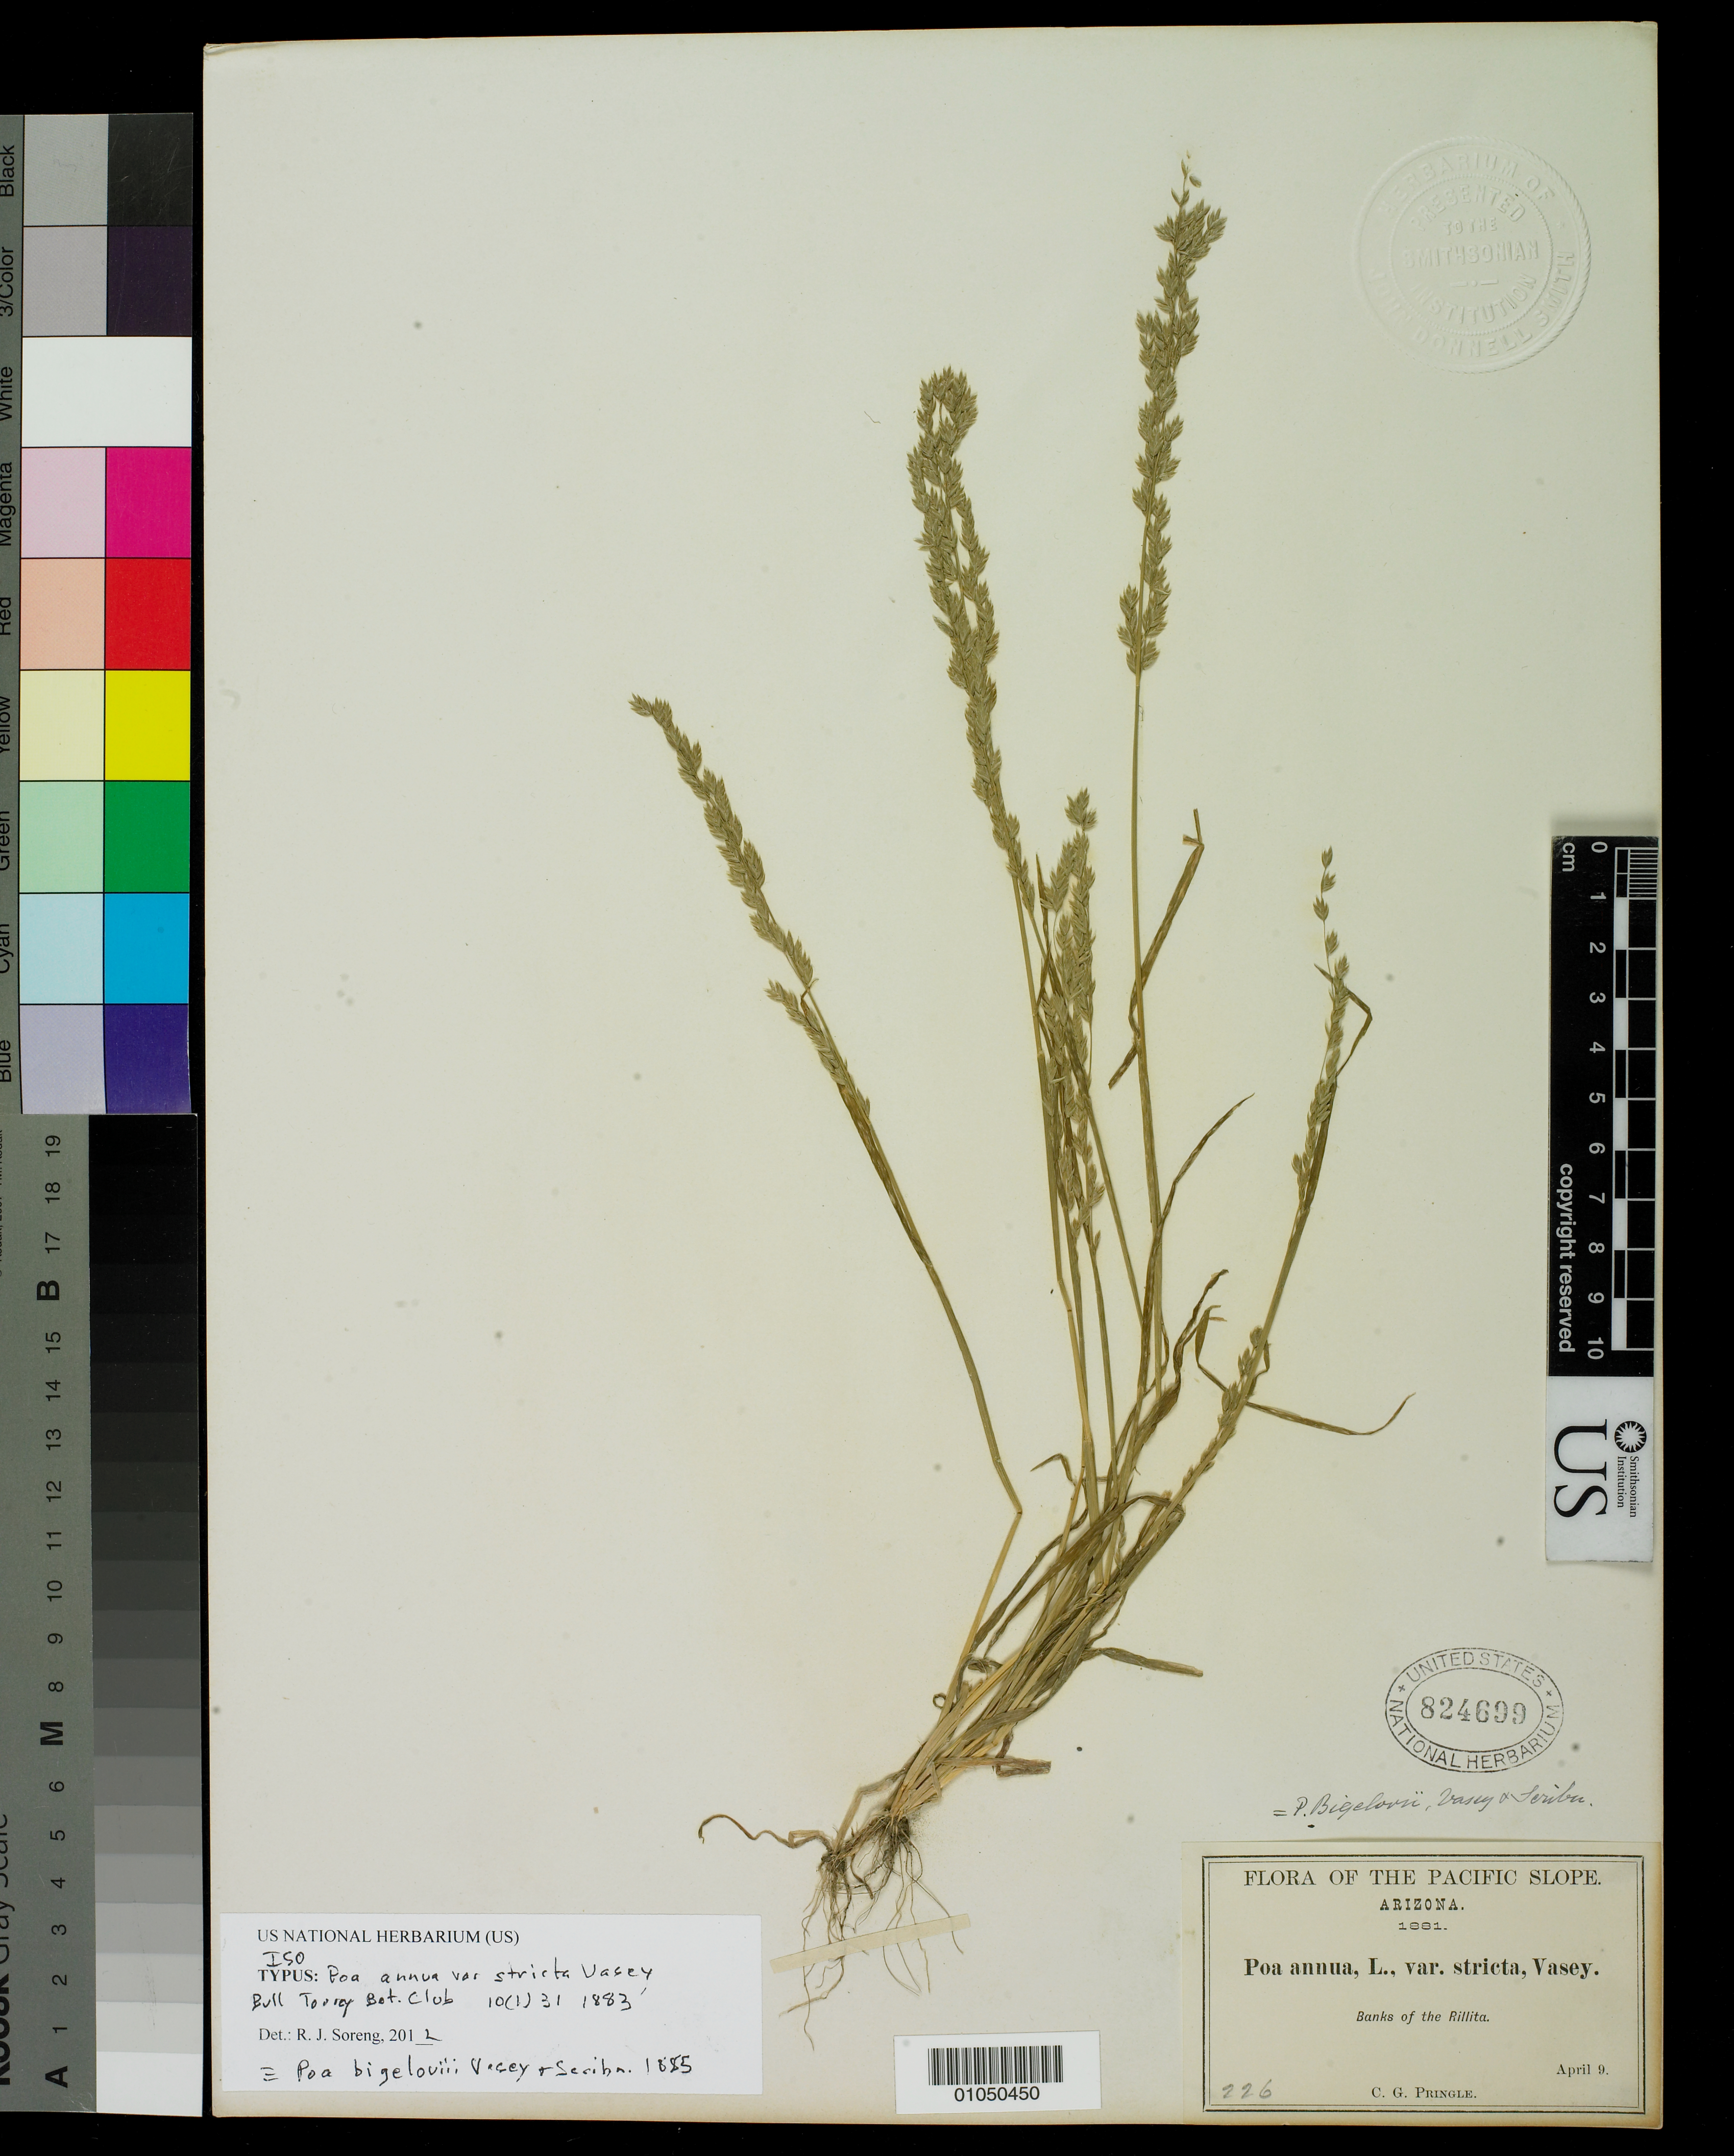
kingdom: Plantae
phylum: Tracheophyta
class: Liliopsida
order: Poales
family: Poaceae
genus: Poa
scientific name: Poa annua var. stricta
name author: Vasey ex Scribn.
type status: Isotype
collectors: C. G. Pringle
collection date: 1881-04-09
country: United States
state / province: Arizona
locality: Banks of the Rillita.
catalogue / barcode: US 824699